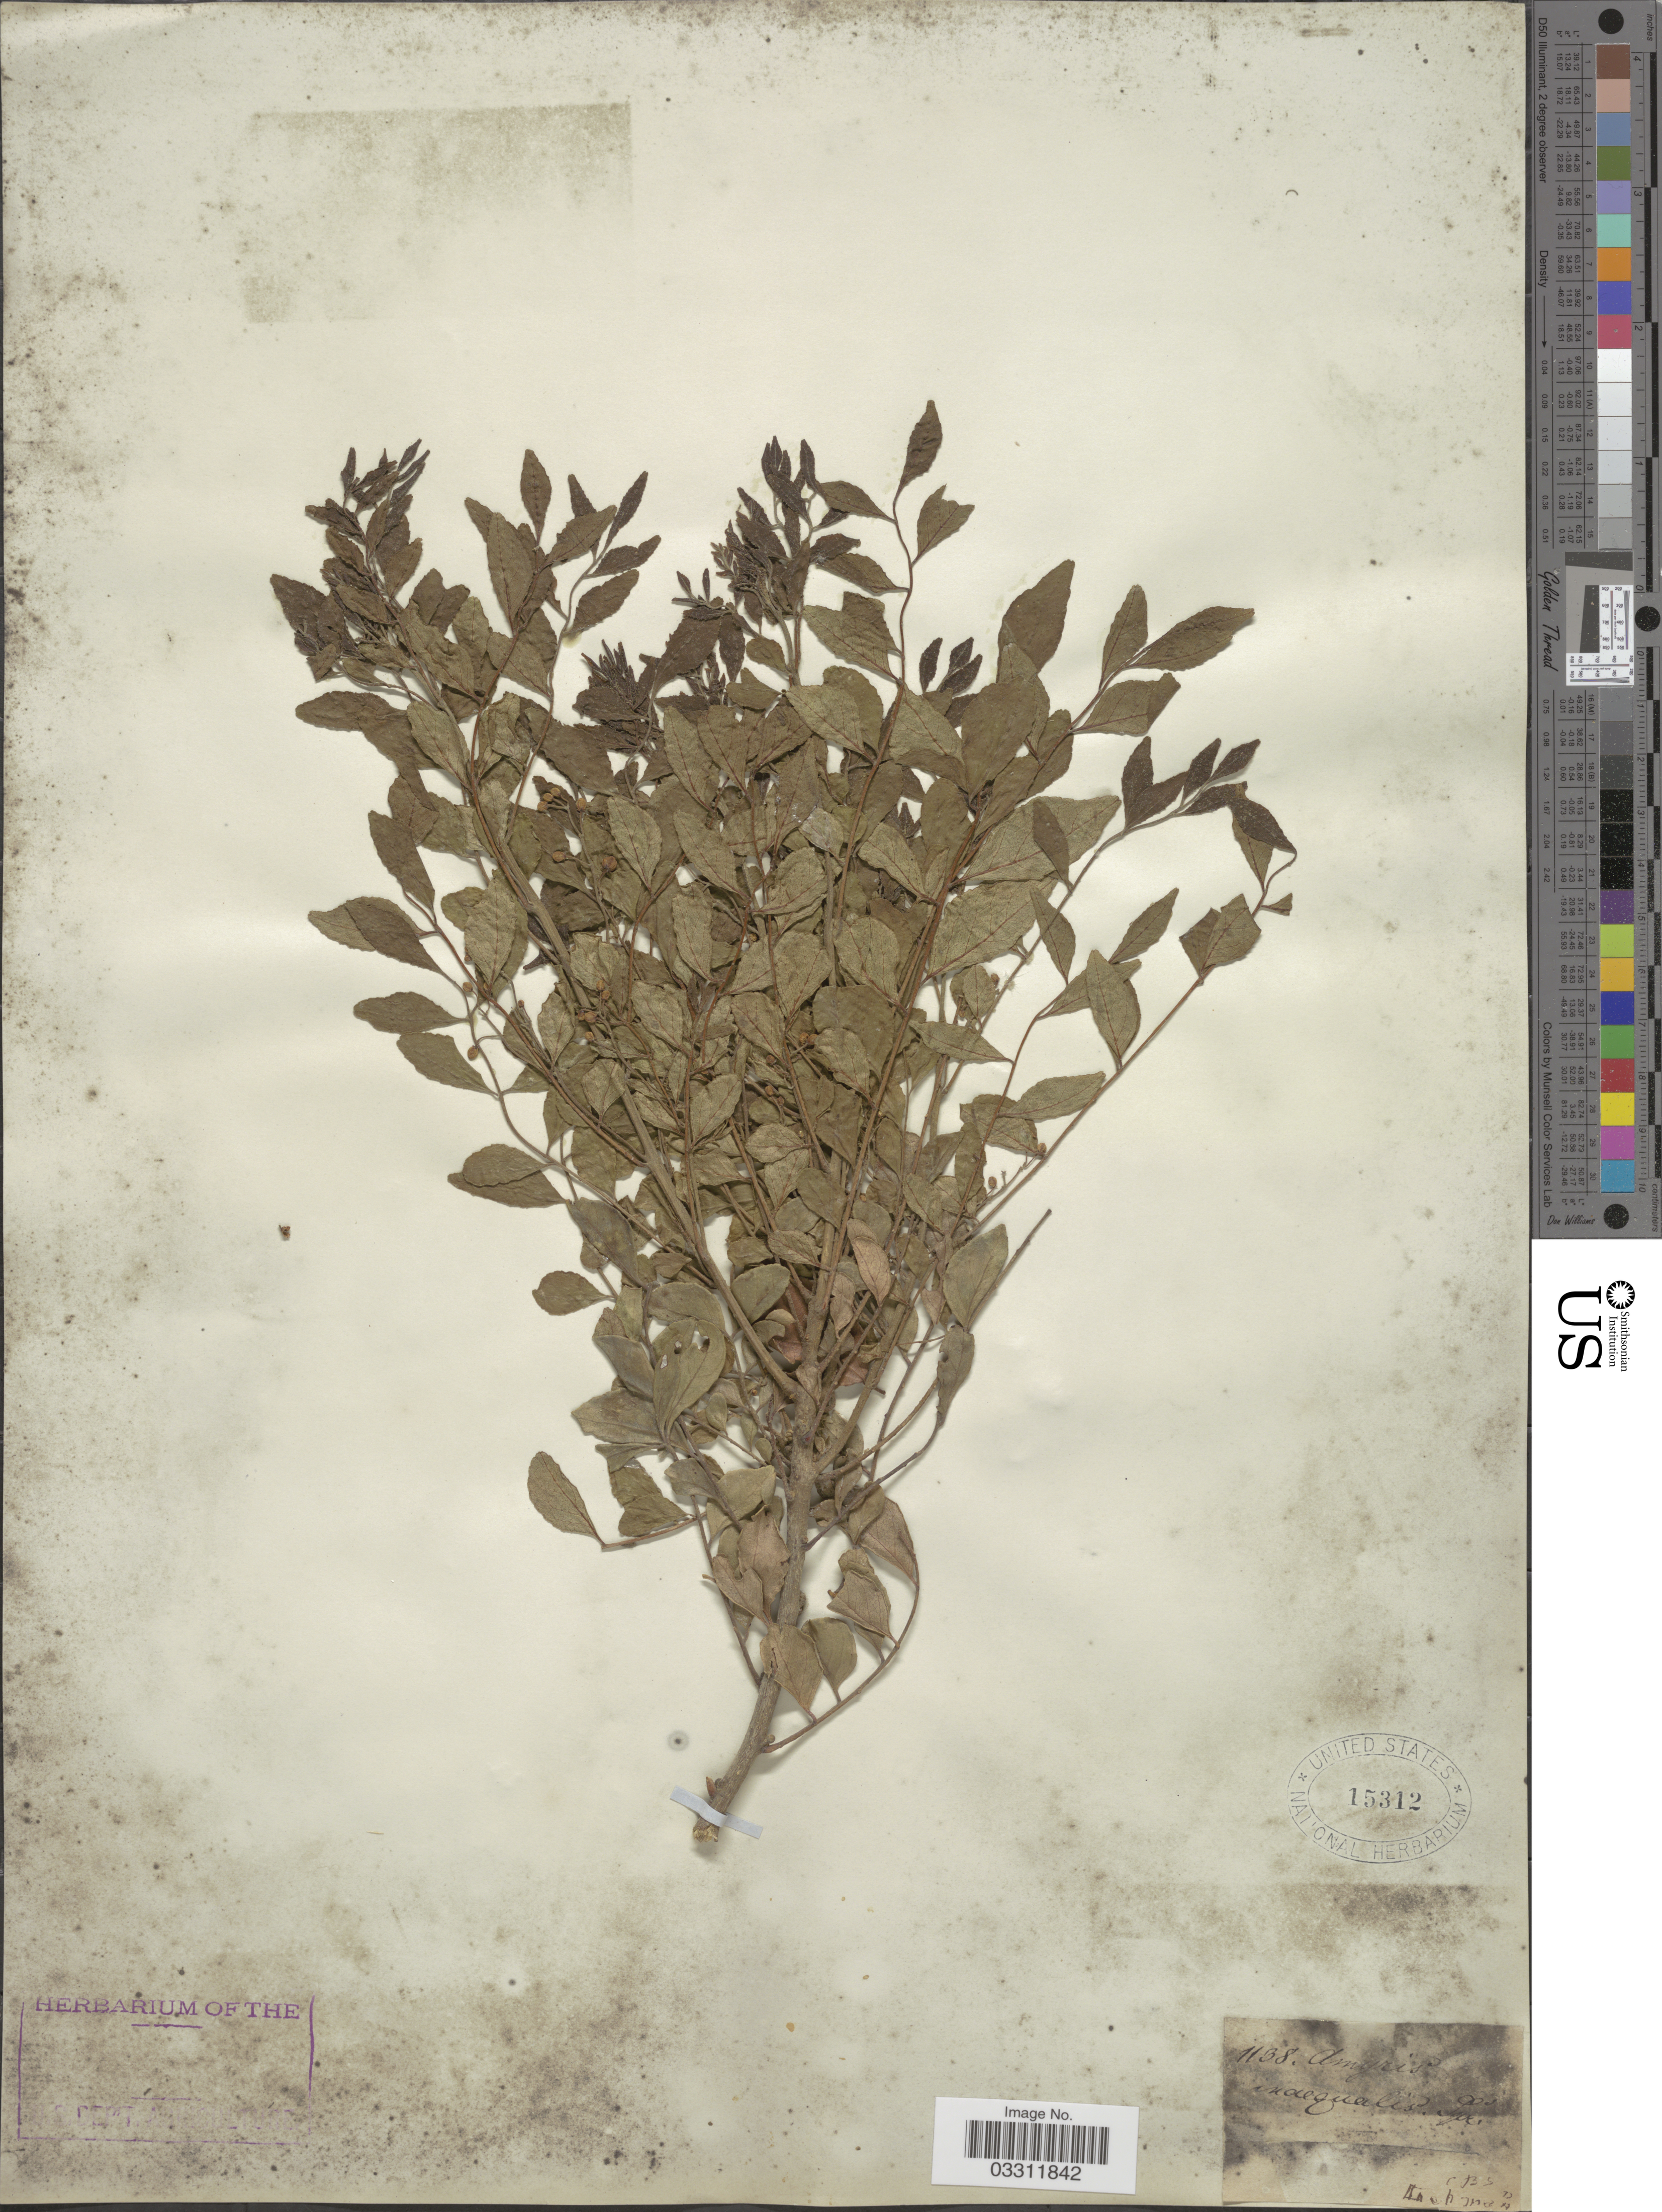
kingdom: Plantae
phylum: Tracheophyta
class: Magnoliopsida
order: Sapindales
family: Rutaceae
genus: Clausena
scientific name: Clausena inaequalis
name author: (DC.) Benth.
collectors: -. Lehman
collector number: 1138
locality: CBS.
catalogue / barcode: US 15312